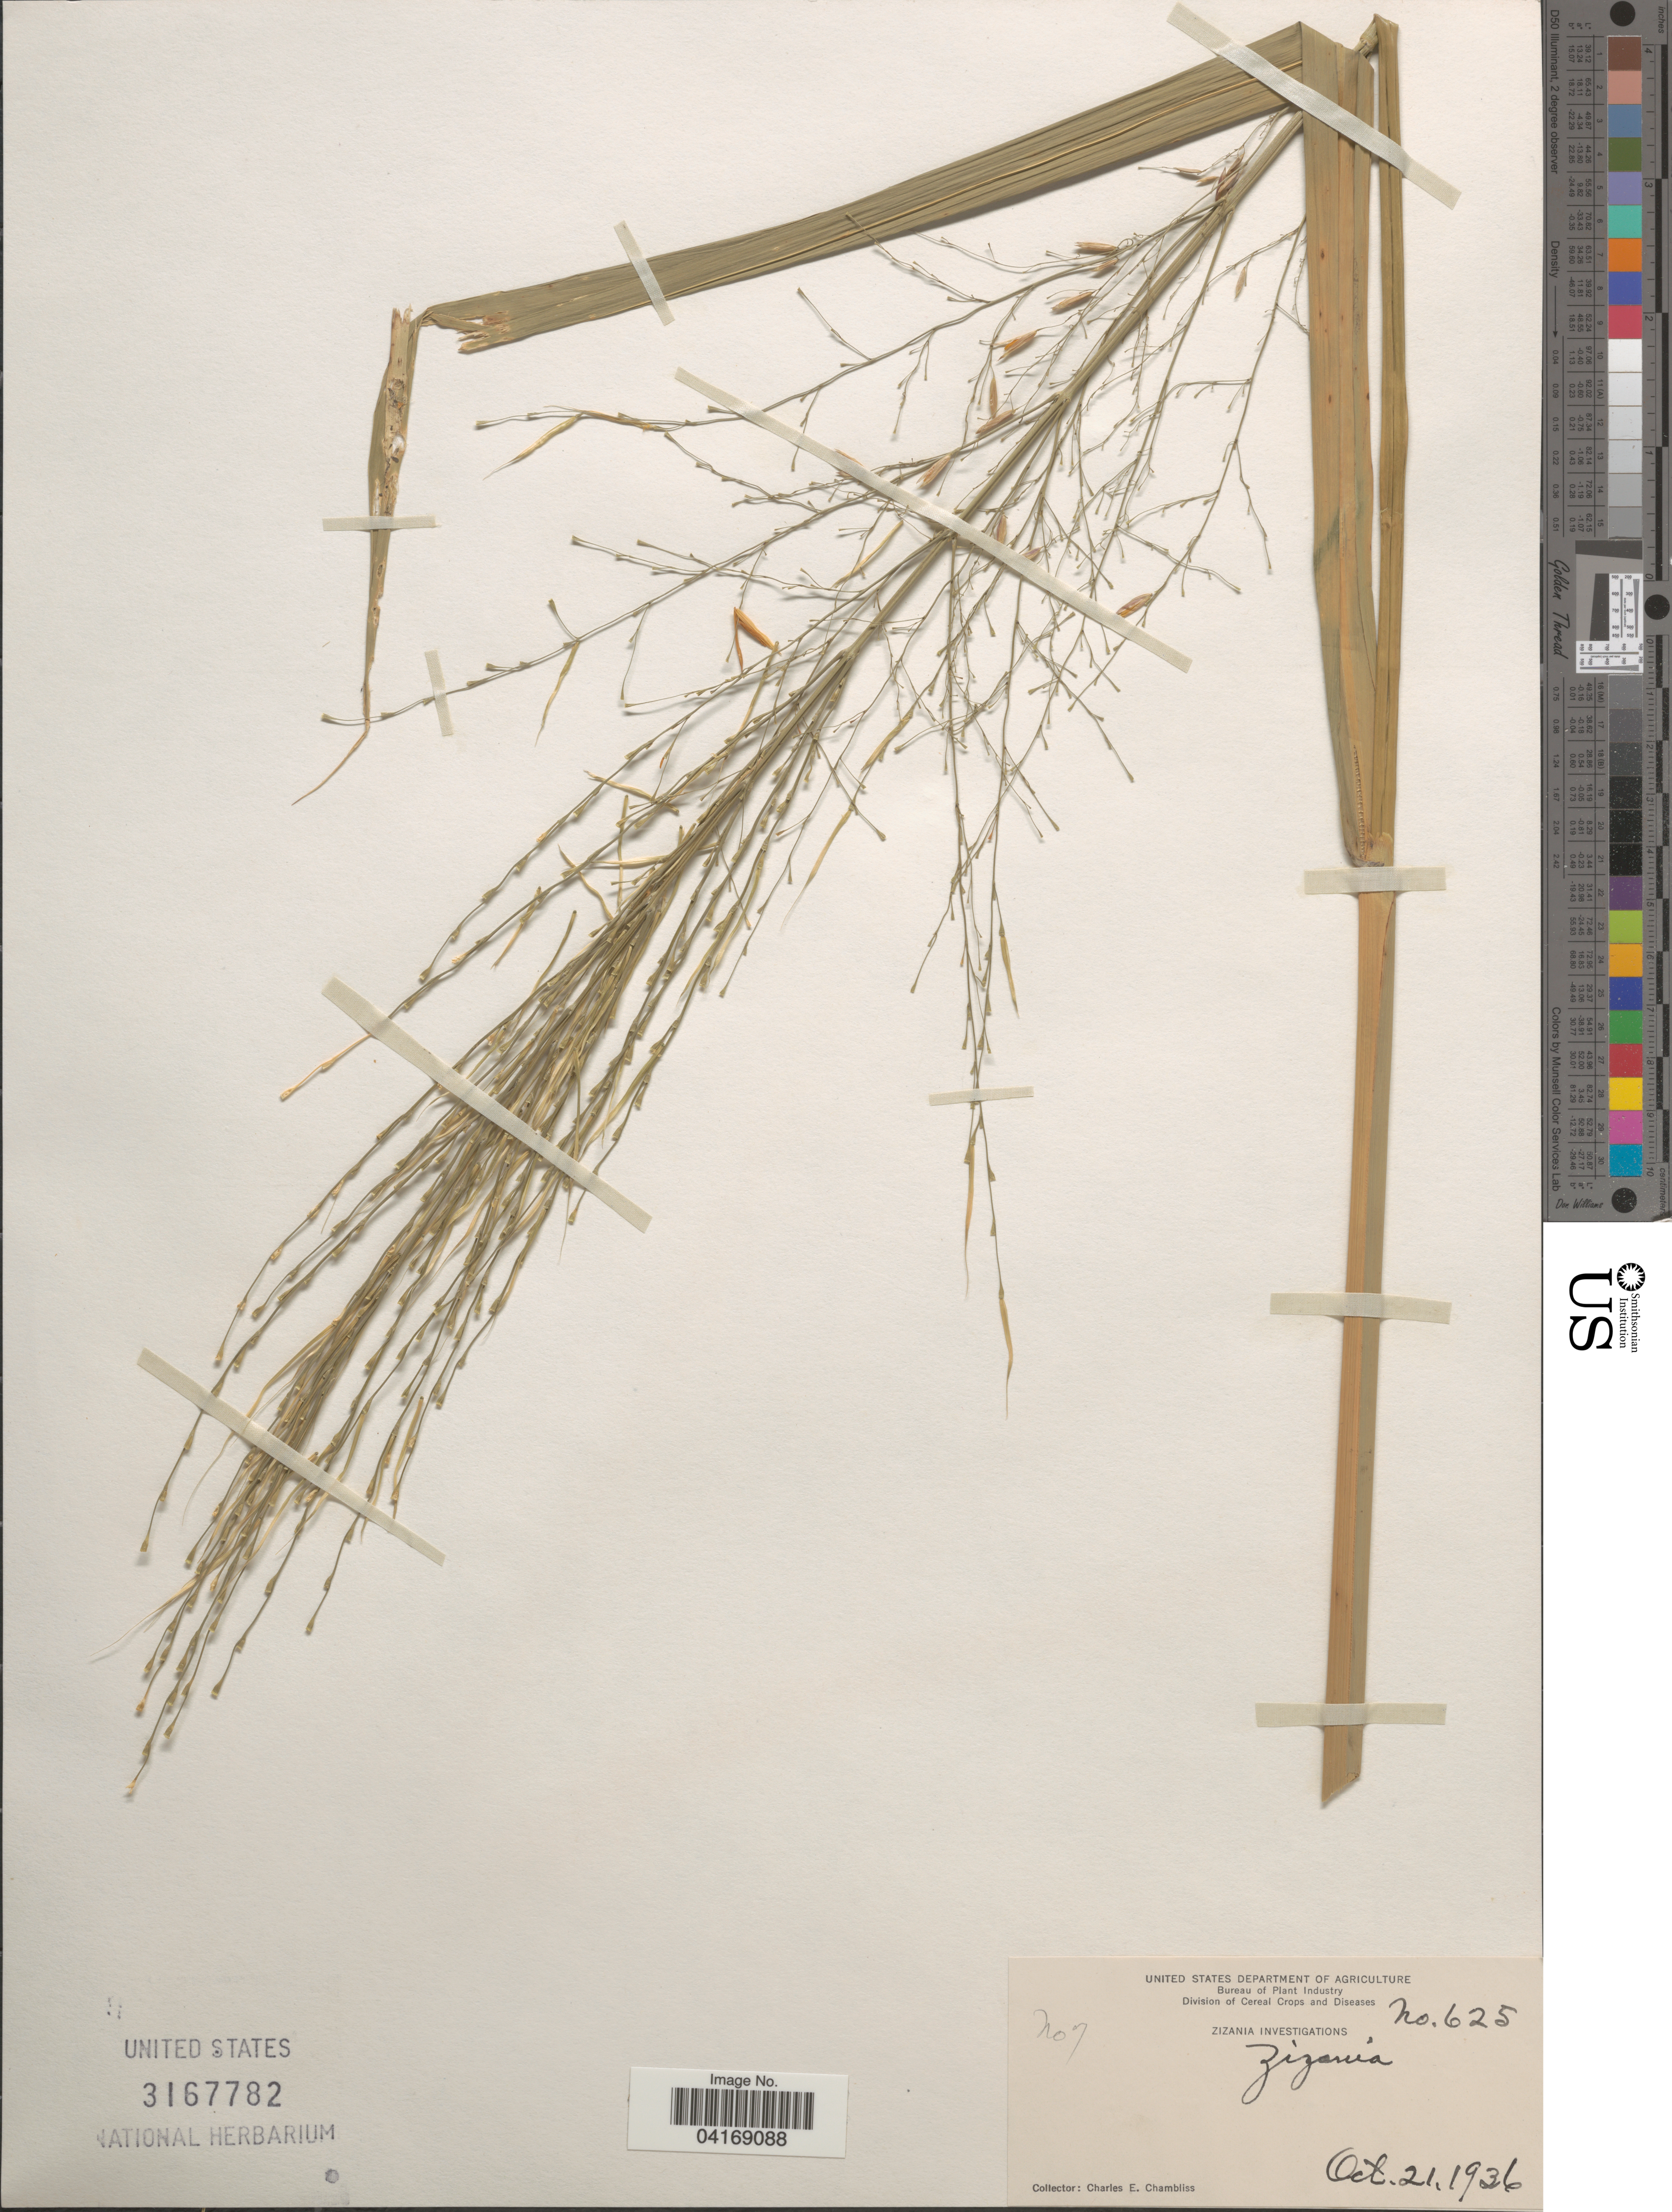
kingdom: Plantae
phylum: Tracheophyta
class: Liliopsida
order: Poales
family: Poaceae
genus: Zizania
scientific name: Zizania sp.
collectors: C. Chambliss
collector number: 625/7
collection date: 1936-10-21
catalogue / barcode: US 3167782